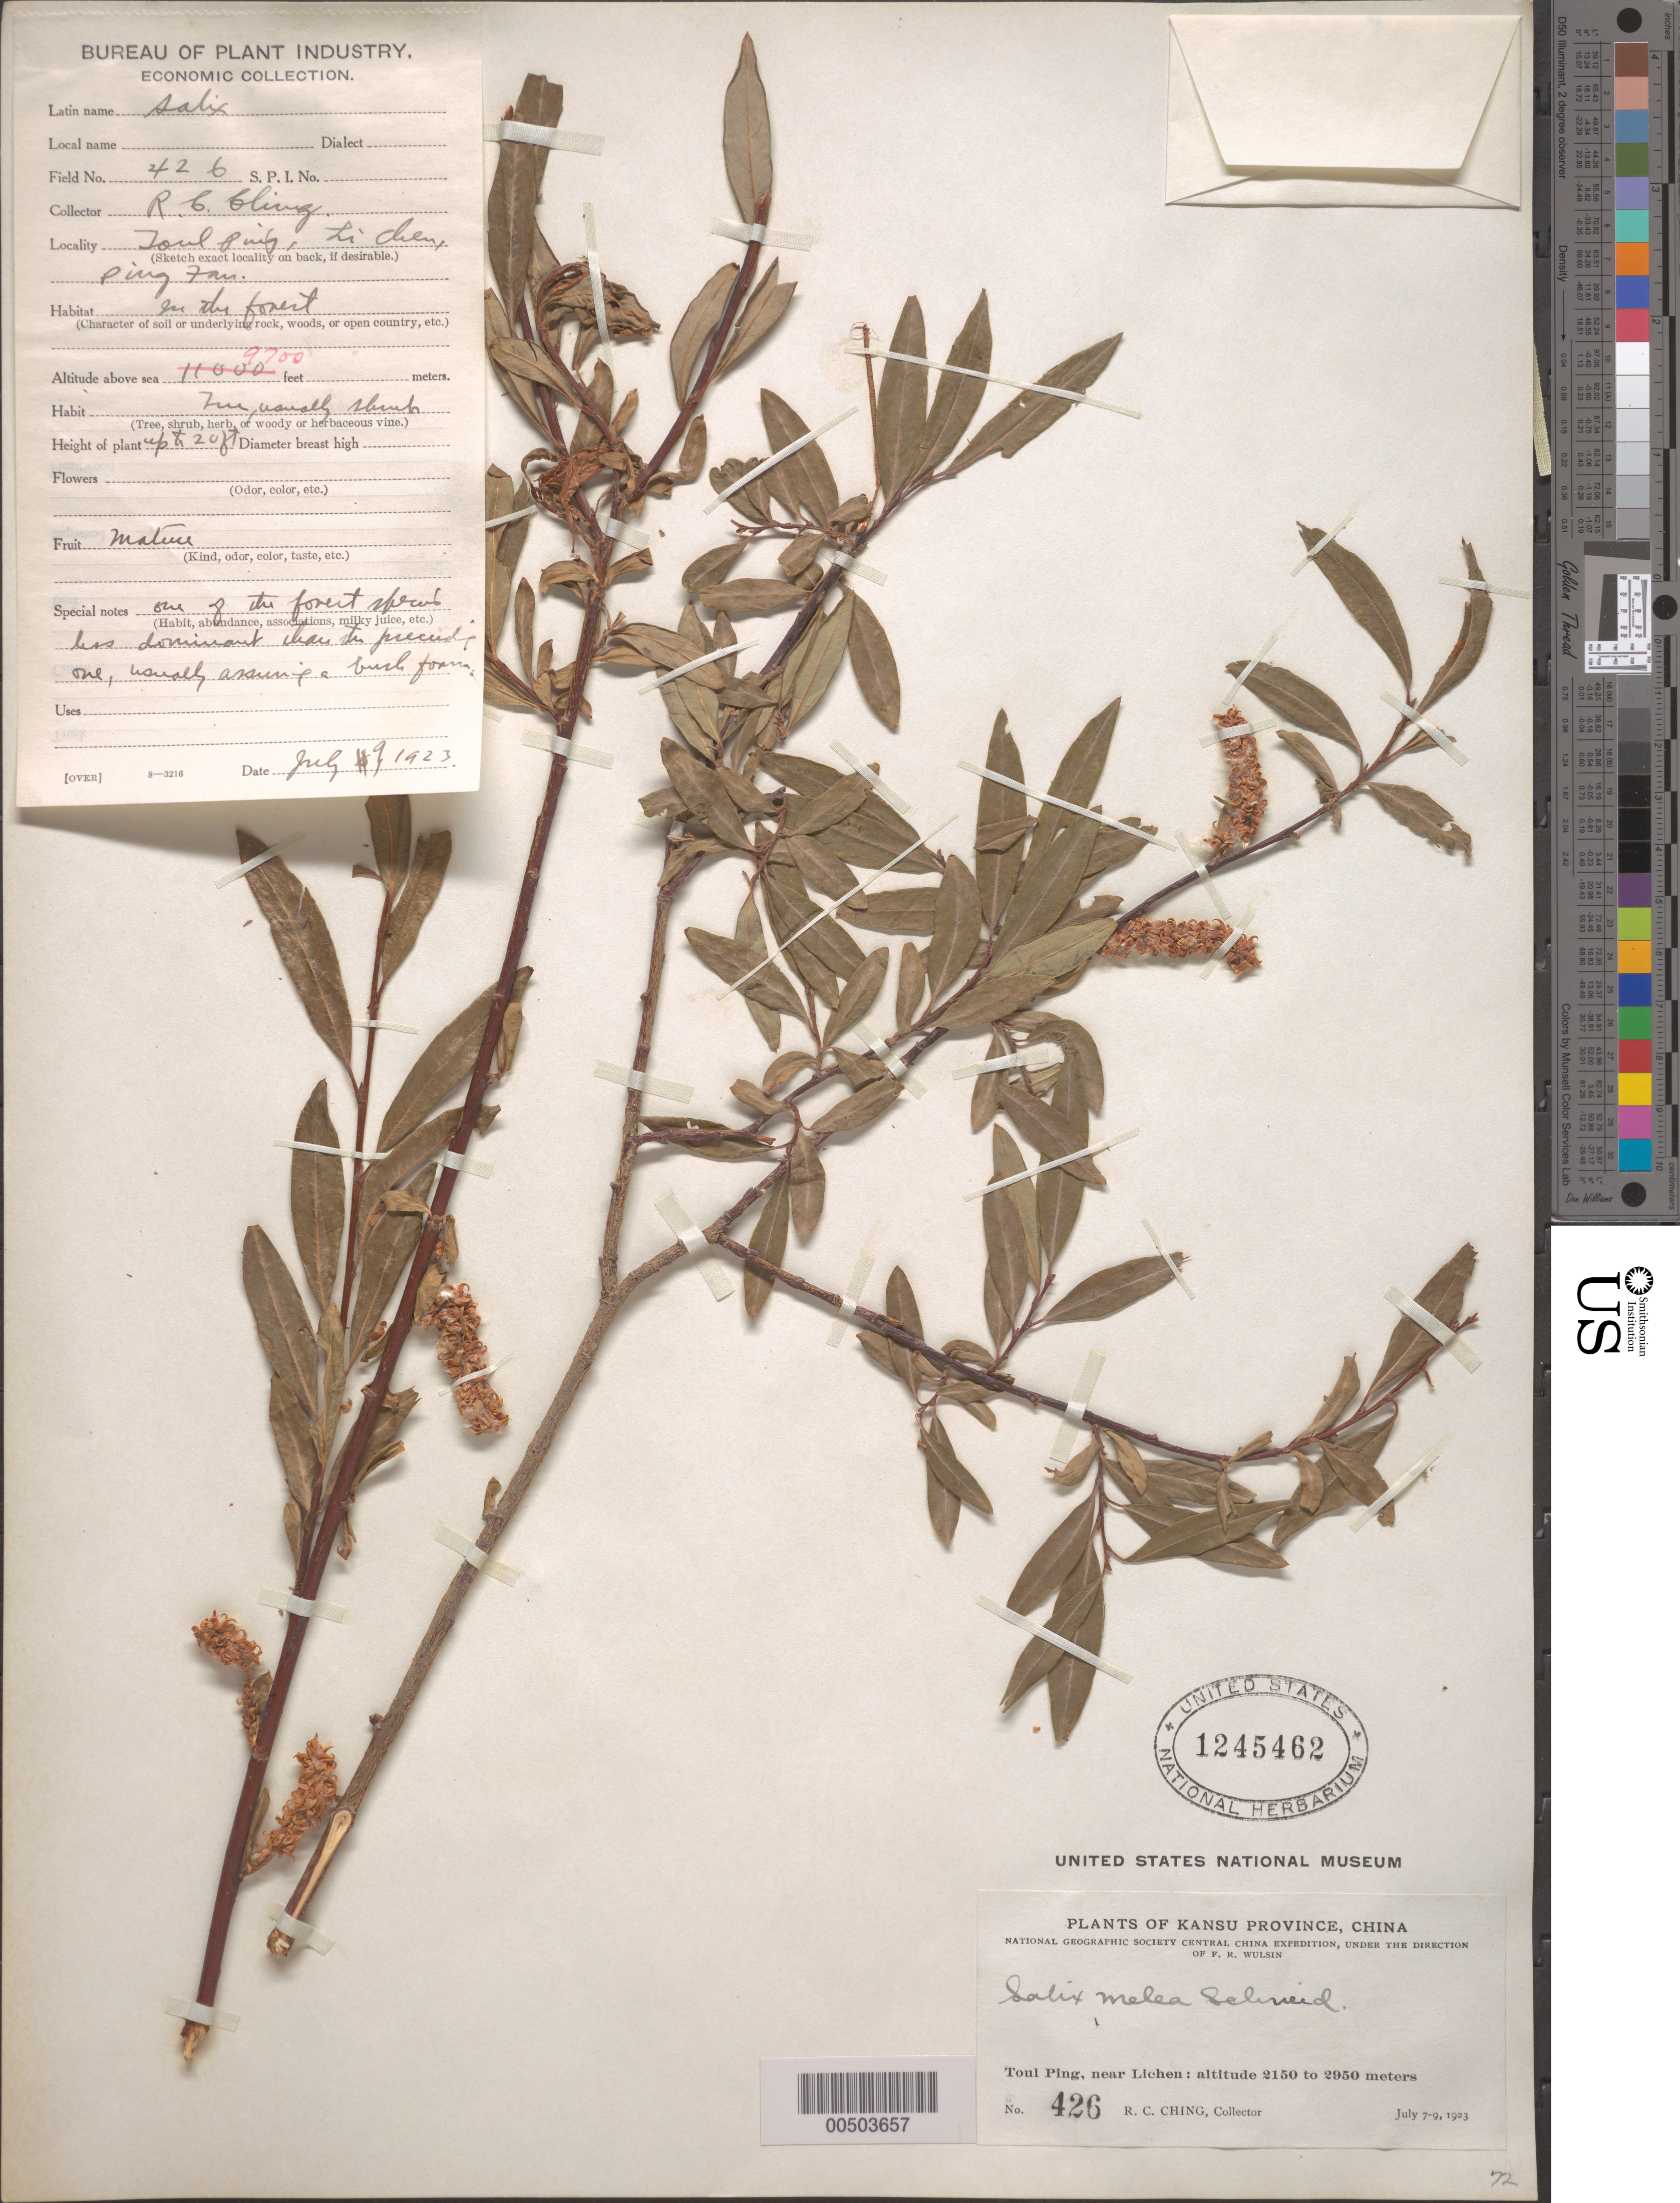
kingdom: Plantae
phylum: Tracheophyta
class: Magnoliopsida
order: Malpighiales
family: Salicaceae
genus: Salix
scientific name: Salix melea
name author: C.K. Schneid.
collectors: R. C. Ching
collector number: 426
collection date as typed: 09 Jul 1923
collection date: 1923-07-09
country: China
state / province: Gansu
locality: Toul Ping, near Lichen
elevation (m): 2150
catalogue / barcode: US 1245462